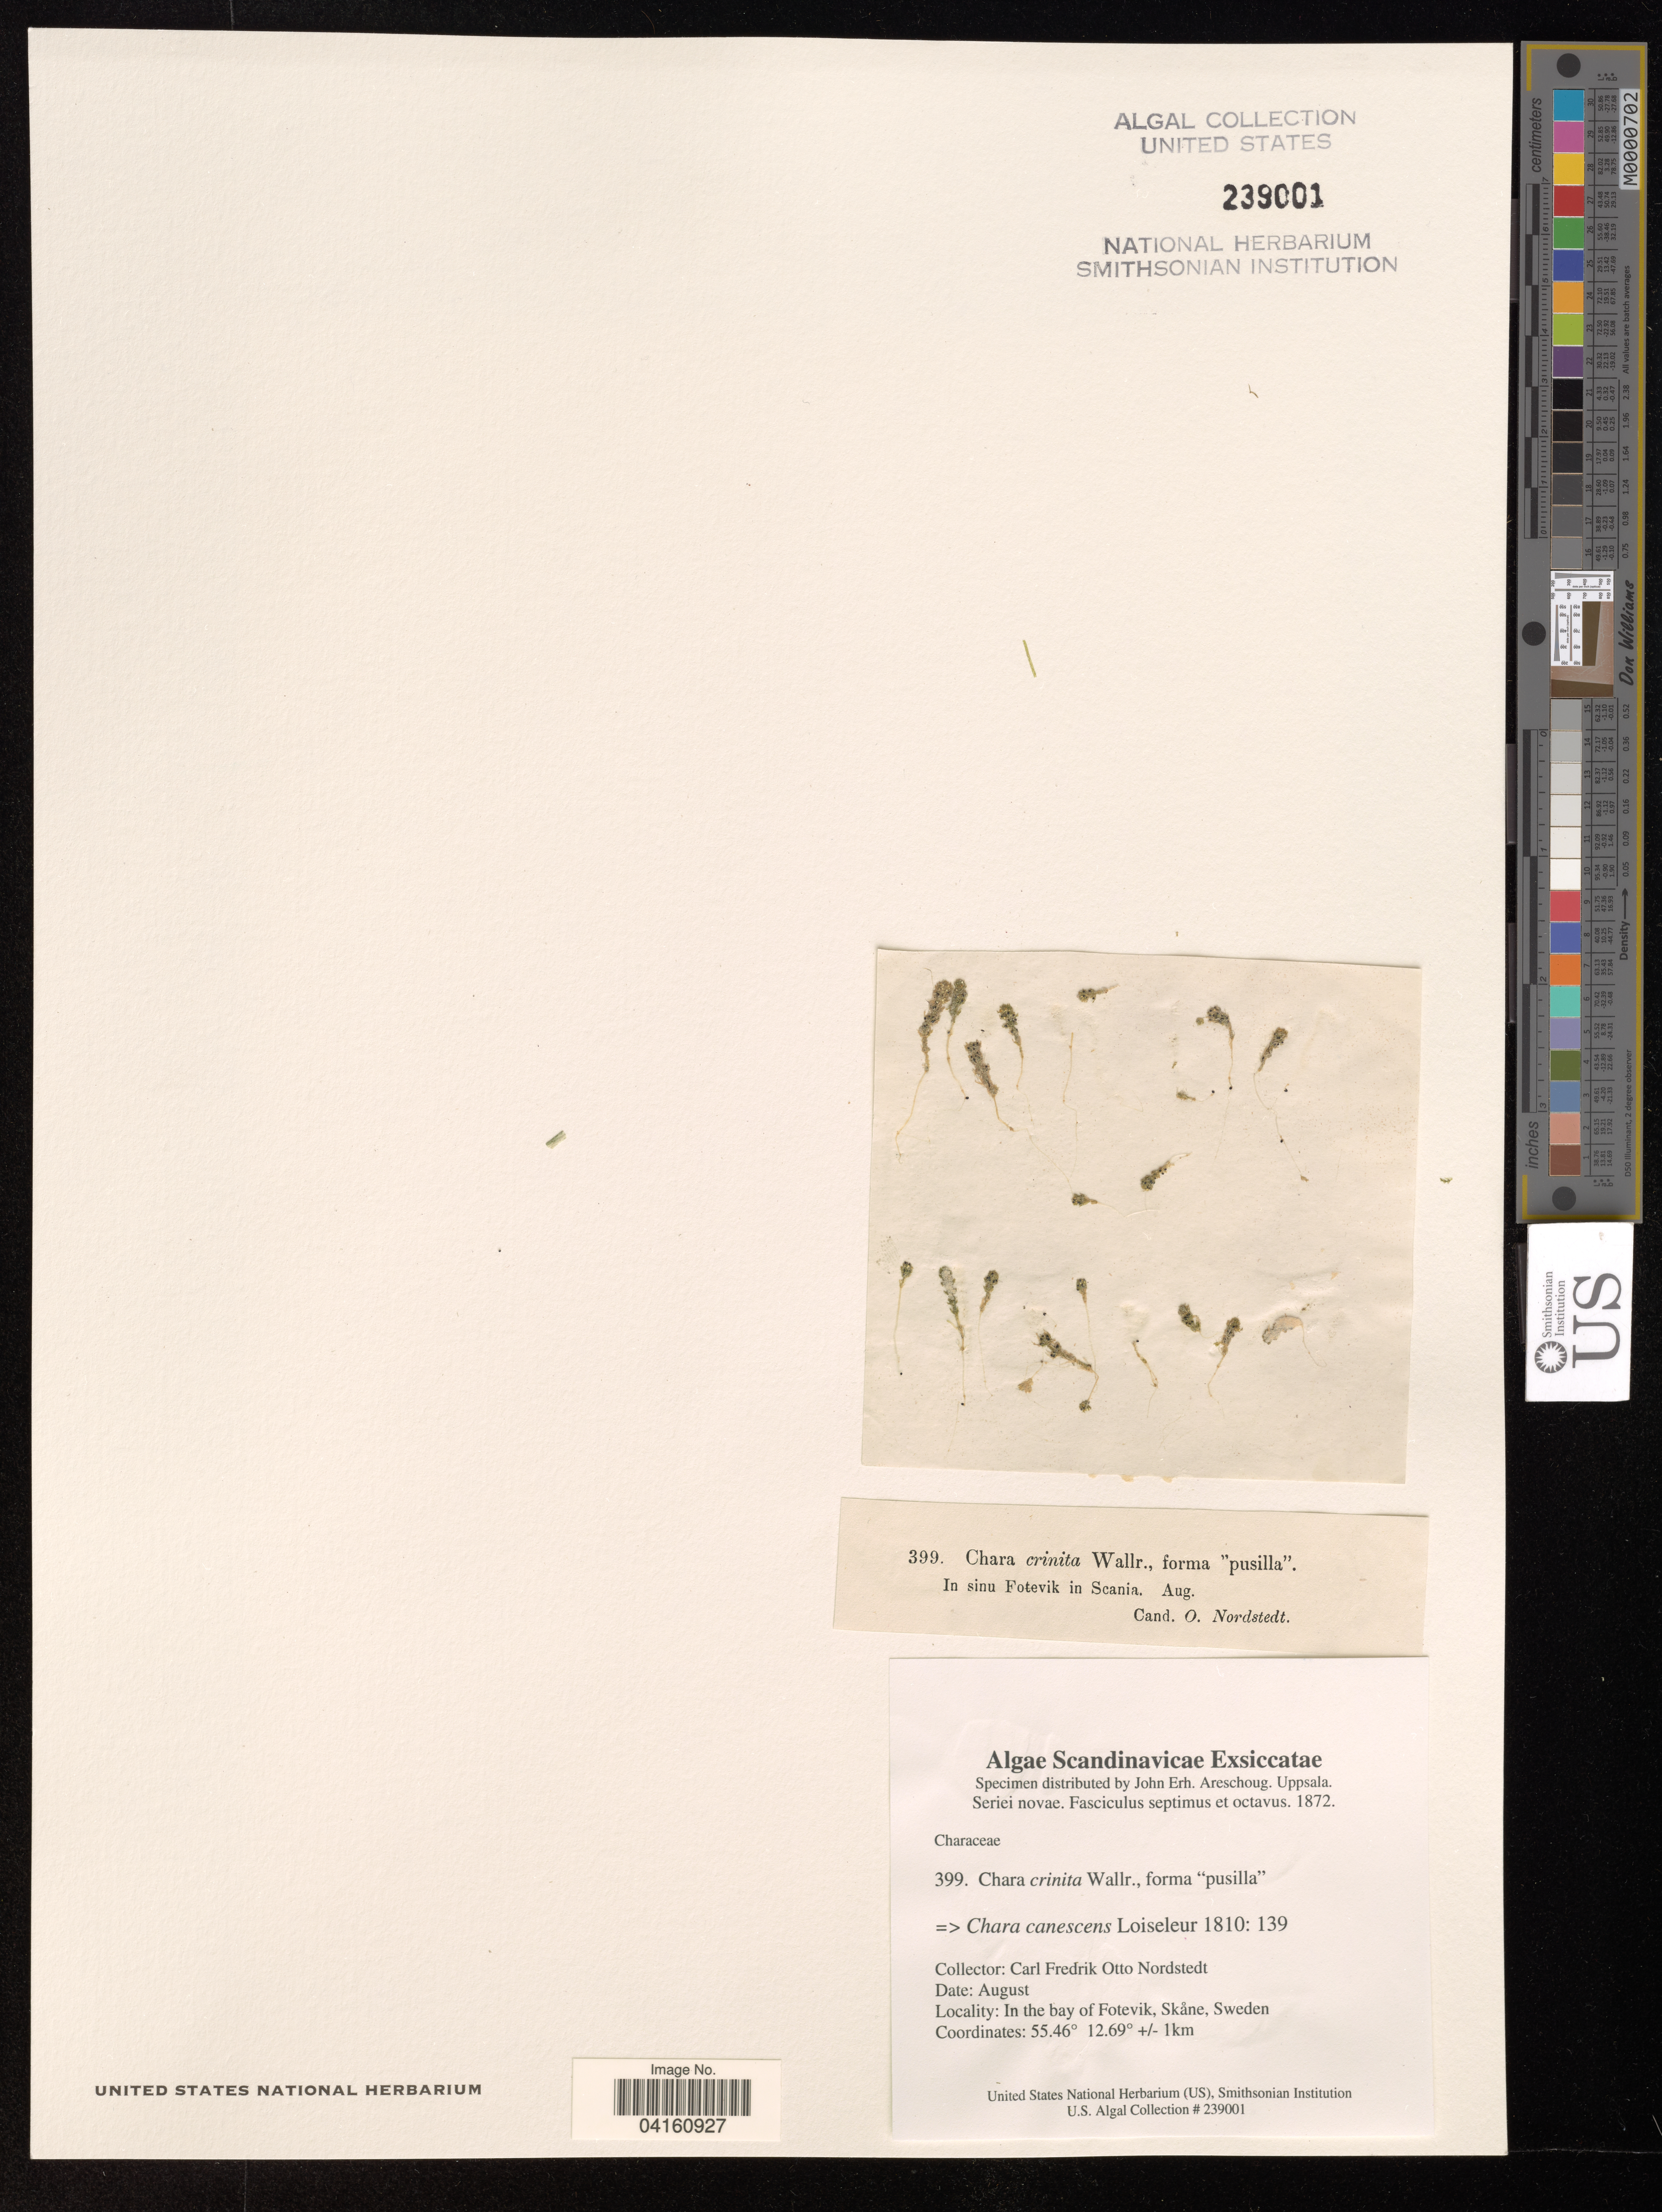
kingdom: Plantae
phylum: Charophyta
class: Charophyceae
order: Charales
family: Characeae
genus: Chara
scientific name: Chara canescens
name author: Loisel.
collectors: C. F. O. Nordstedt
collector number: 399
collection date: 1872-08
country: Sweden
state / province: Skåne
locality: In the bay of Fotevik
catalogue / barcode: US 239001